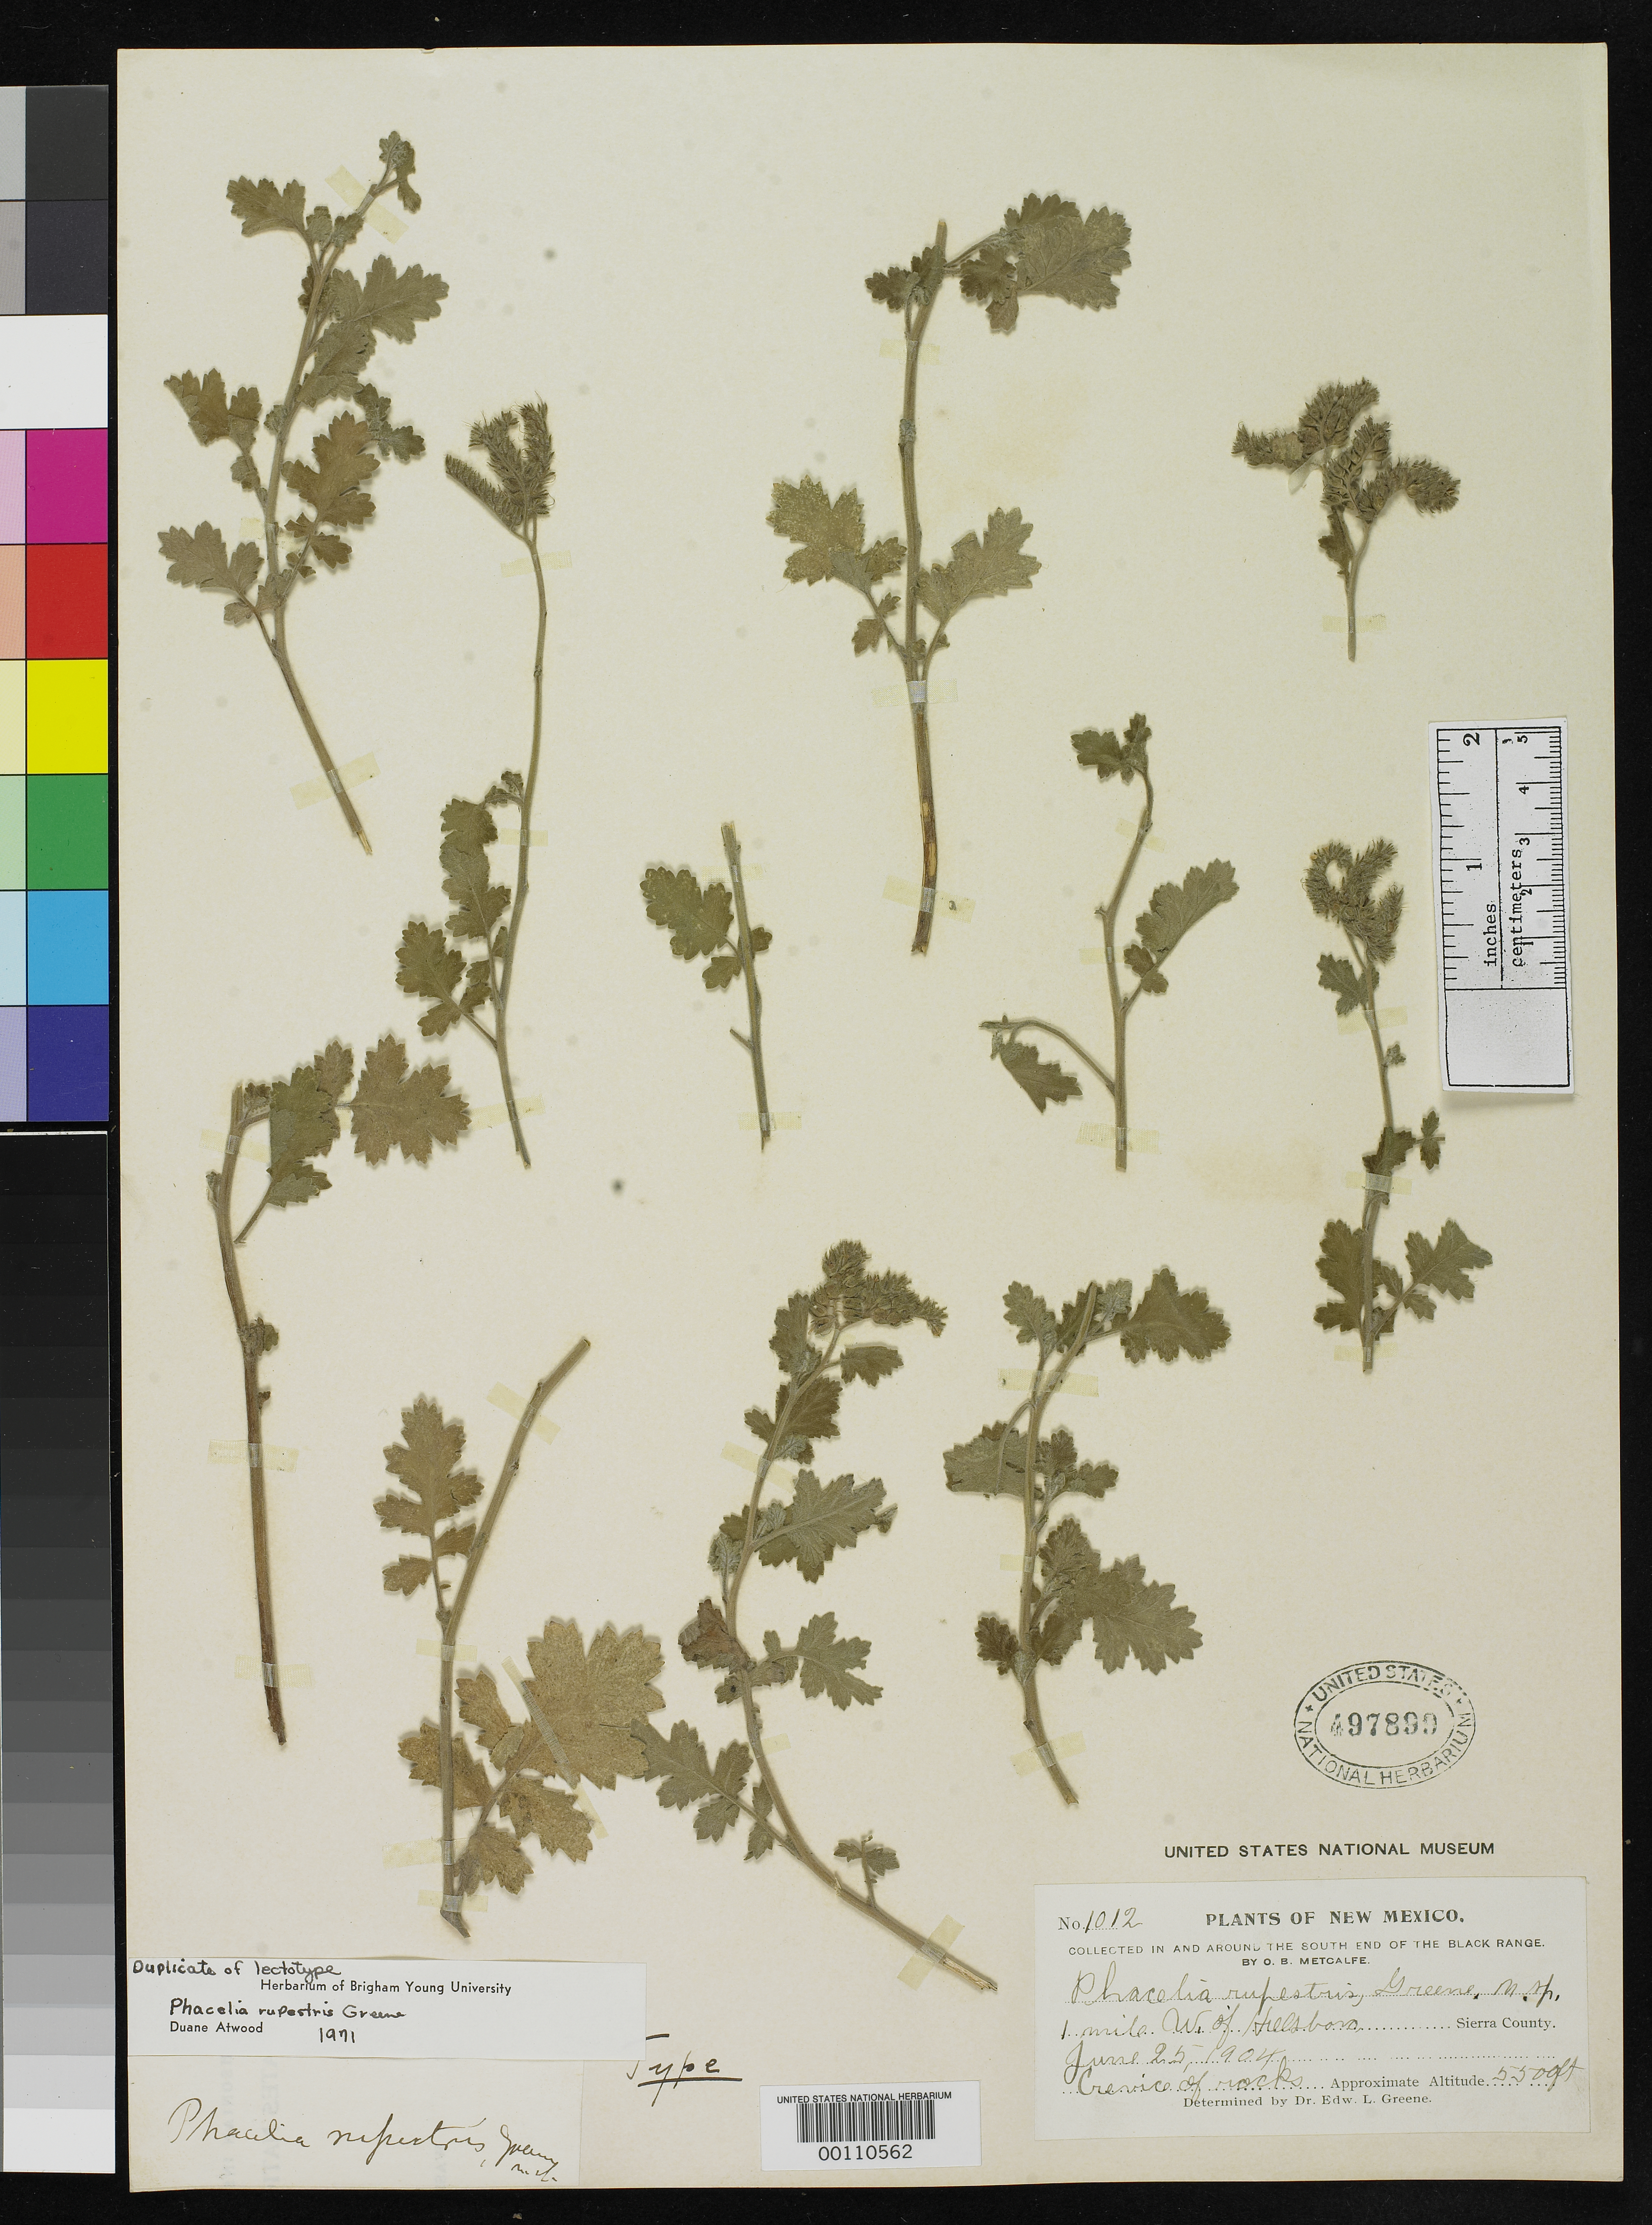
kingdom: Plantae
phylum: Tracheophyta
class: Magnoliopsida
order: Boraginales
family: Hydrophyllaceae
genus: Phacelia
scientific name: Phacelia rupestris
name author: Greene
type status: Holotype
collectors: O. B. Metcalfe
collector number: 1012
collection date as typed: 25 Jun 1904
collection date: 1904-06-25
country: United States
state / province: New Mexico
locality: Black Range, 1 mi. west of Hillsboro.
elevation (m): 1676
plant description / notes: This sheet is surely the holotype but was annotated by D. Atwood (1971) as "duplicate of lectotype"; Atwood (1975, Great Basin Nat. 35:178) cites "holotype" at GH and "isotype" at US.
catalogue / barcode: US 497899